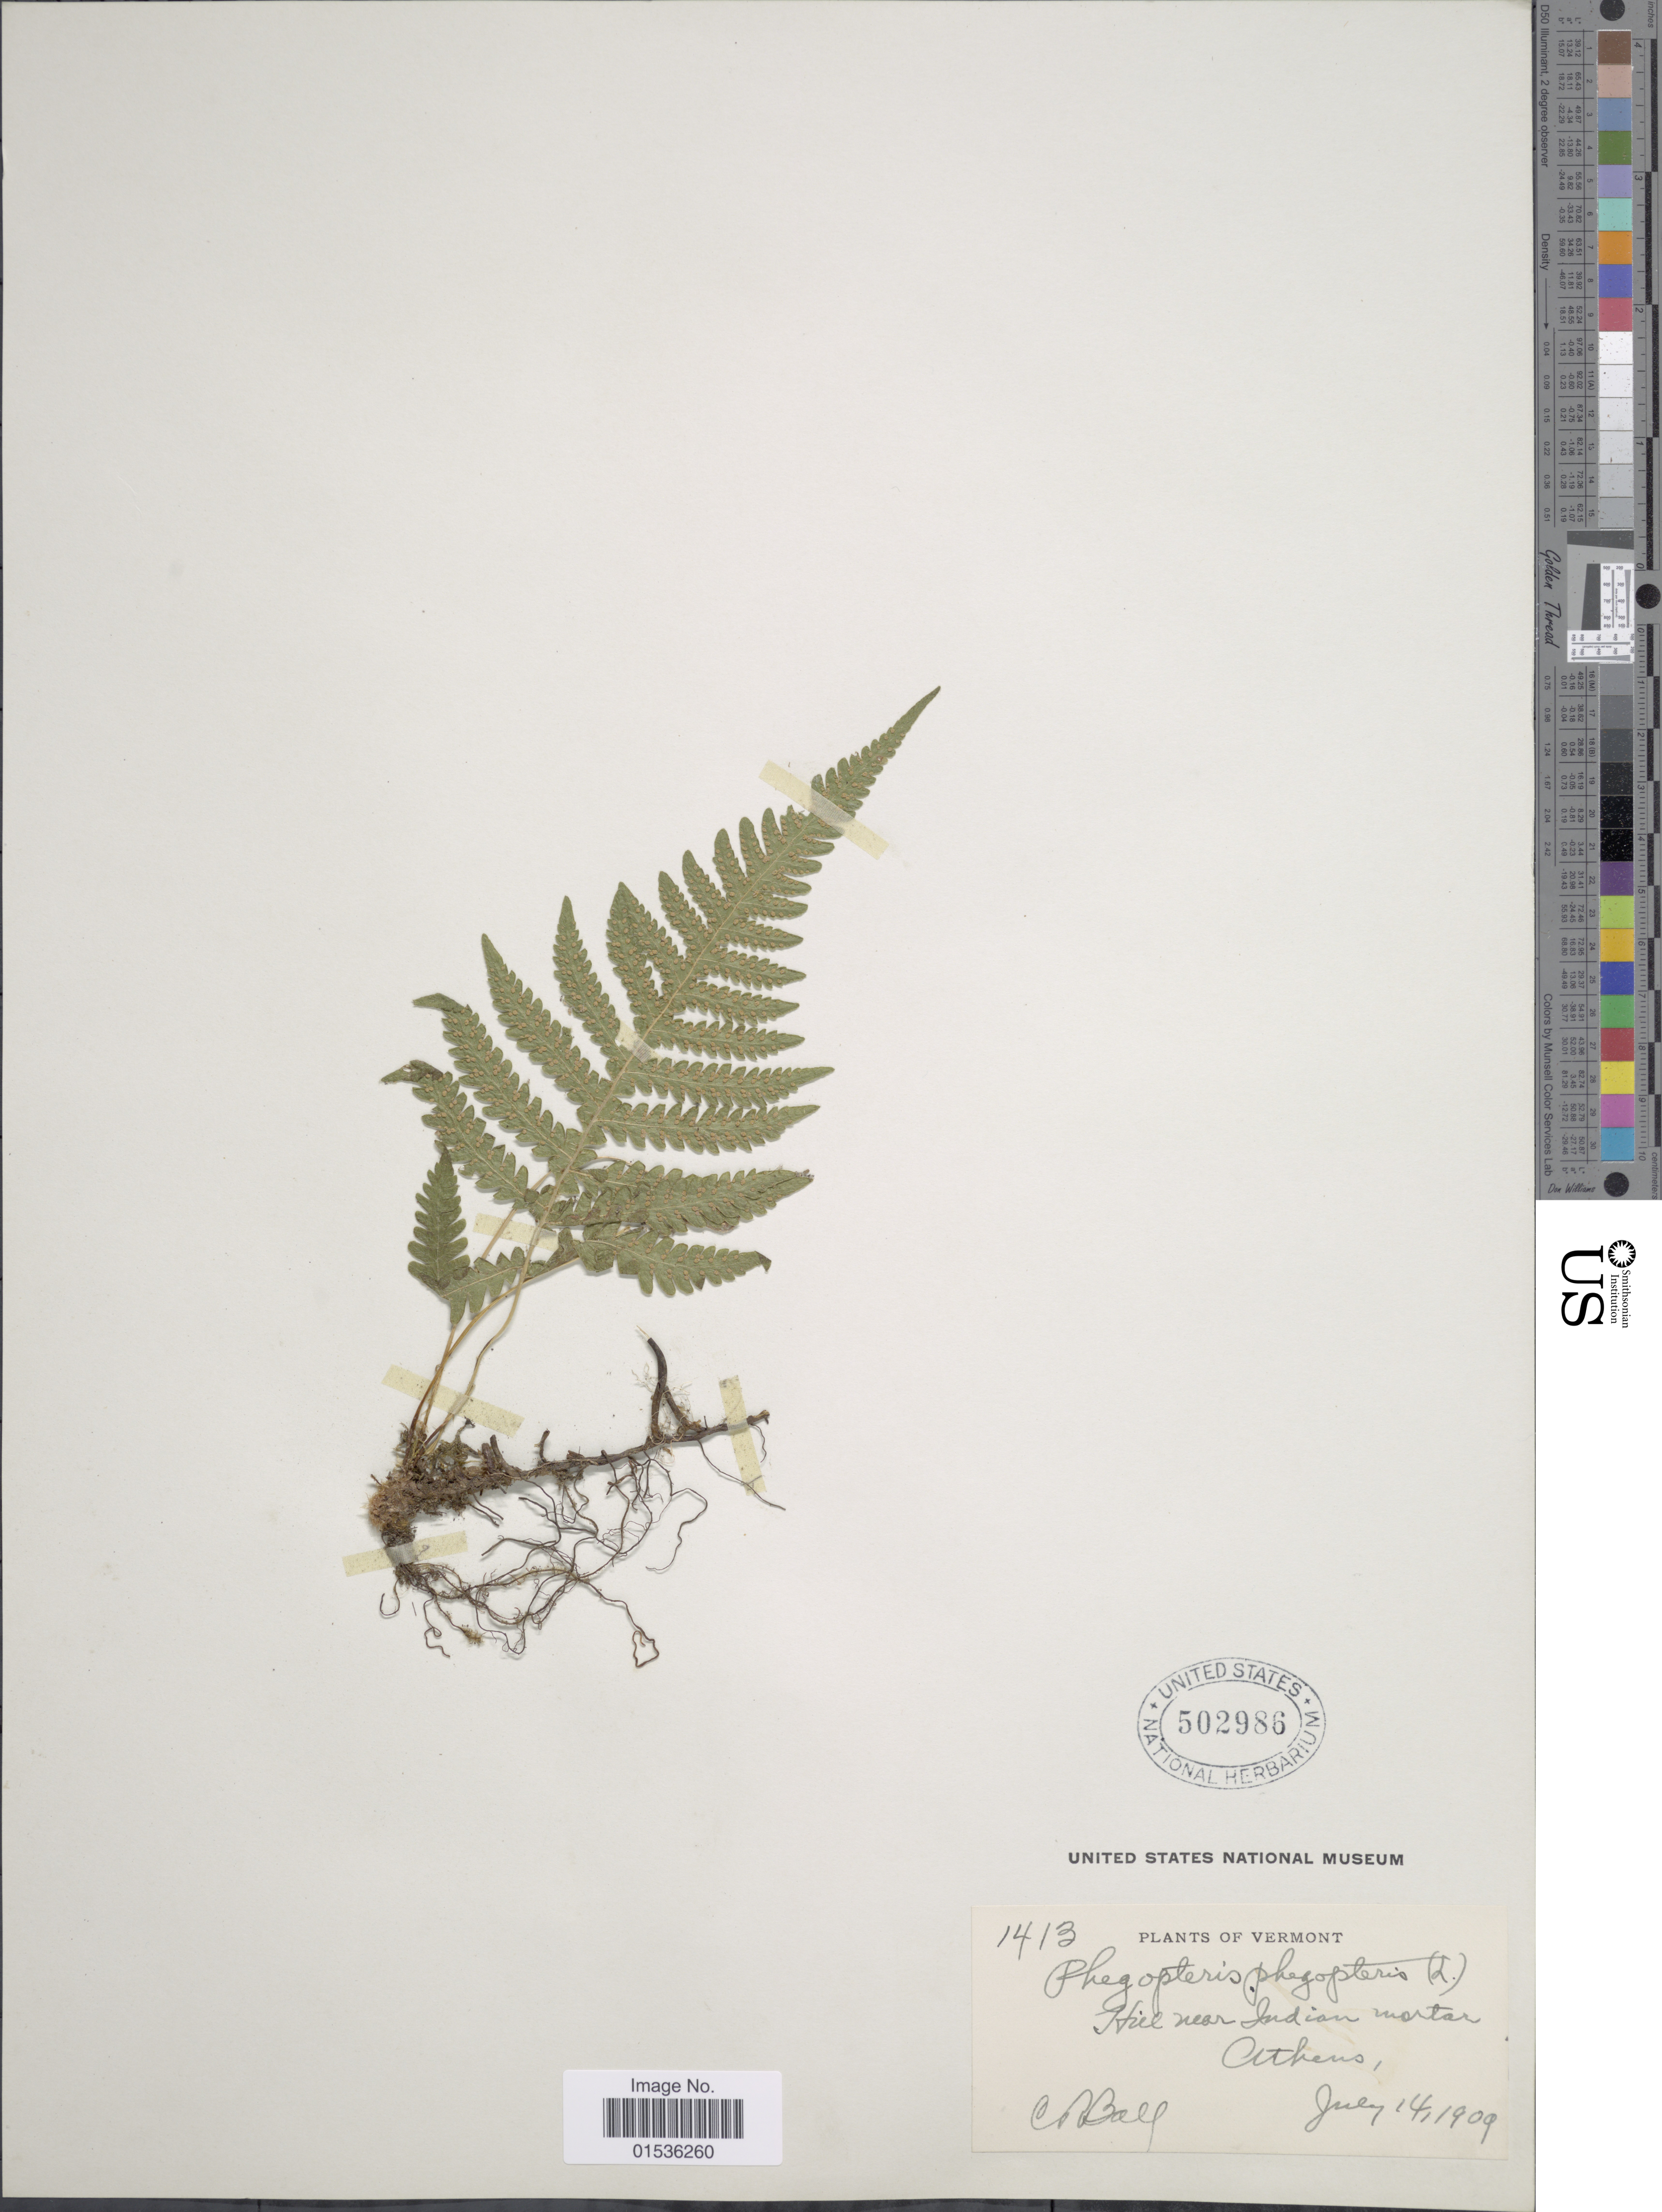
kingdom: Plantae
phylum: Tracheophyta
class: Polypodiopsida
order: Polypodiales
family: Thelypteridaceae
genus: Phegopteris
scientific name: Phegopteris connectilis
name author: (Michx.) Watt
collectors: C. R. Ball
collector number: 1413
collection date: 1909-07-14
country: United States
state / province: Vermont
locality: Hill near Indian mortar Athens.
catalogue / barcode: US 502986